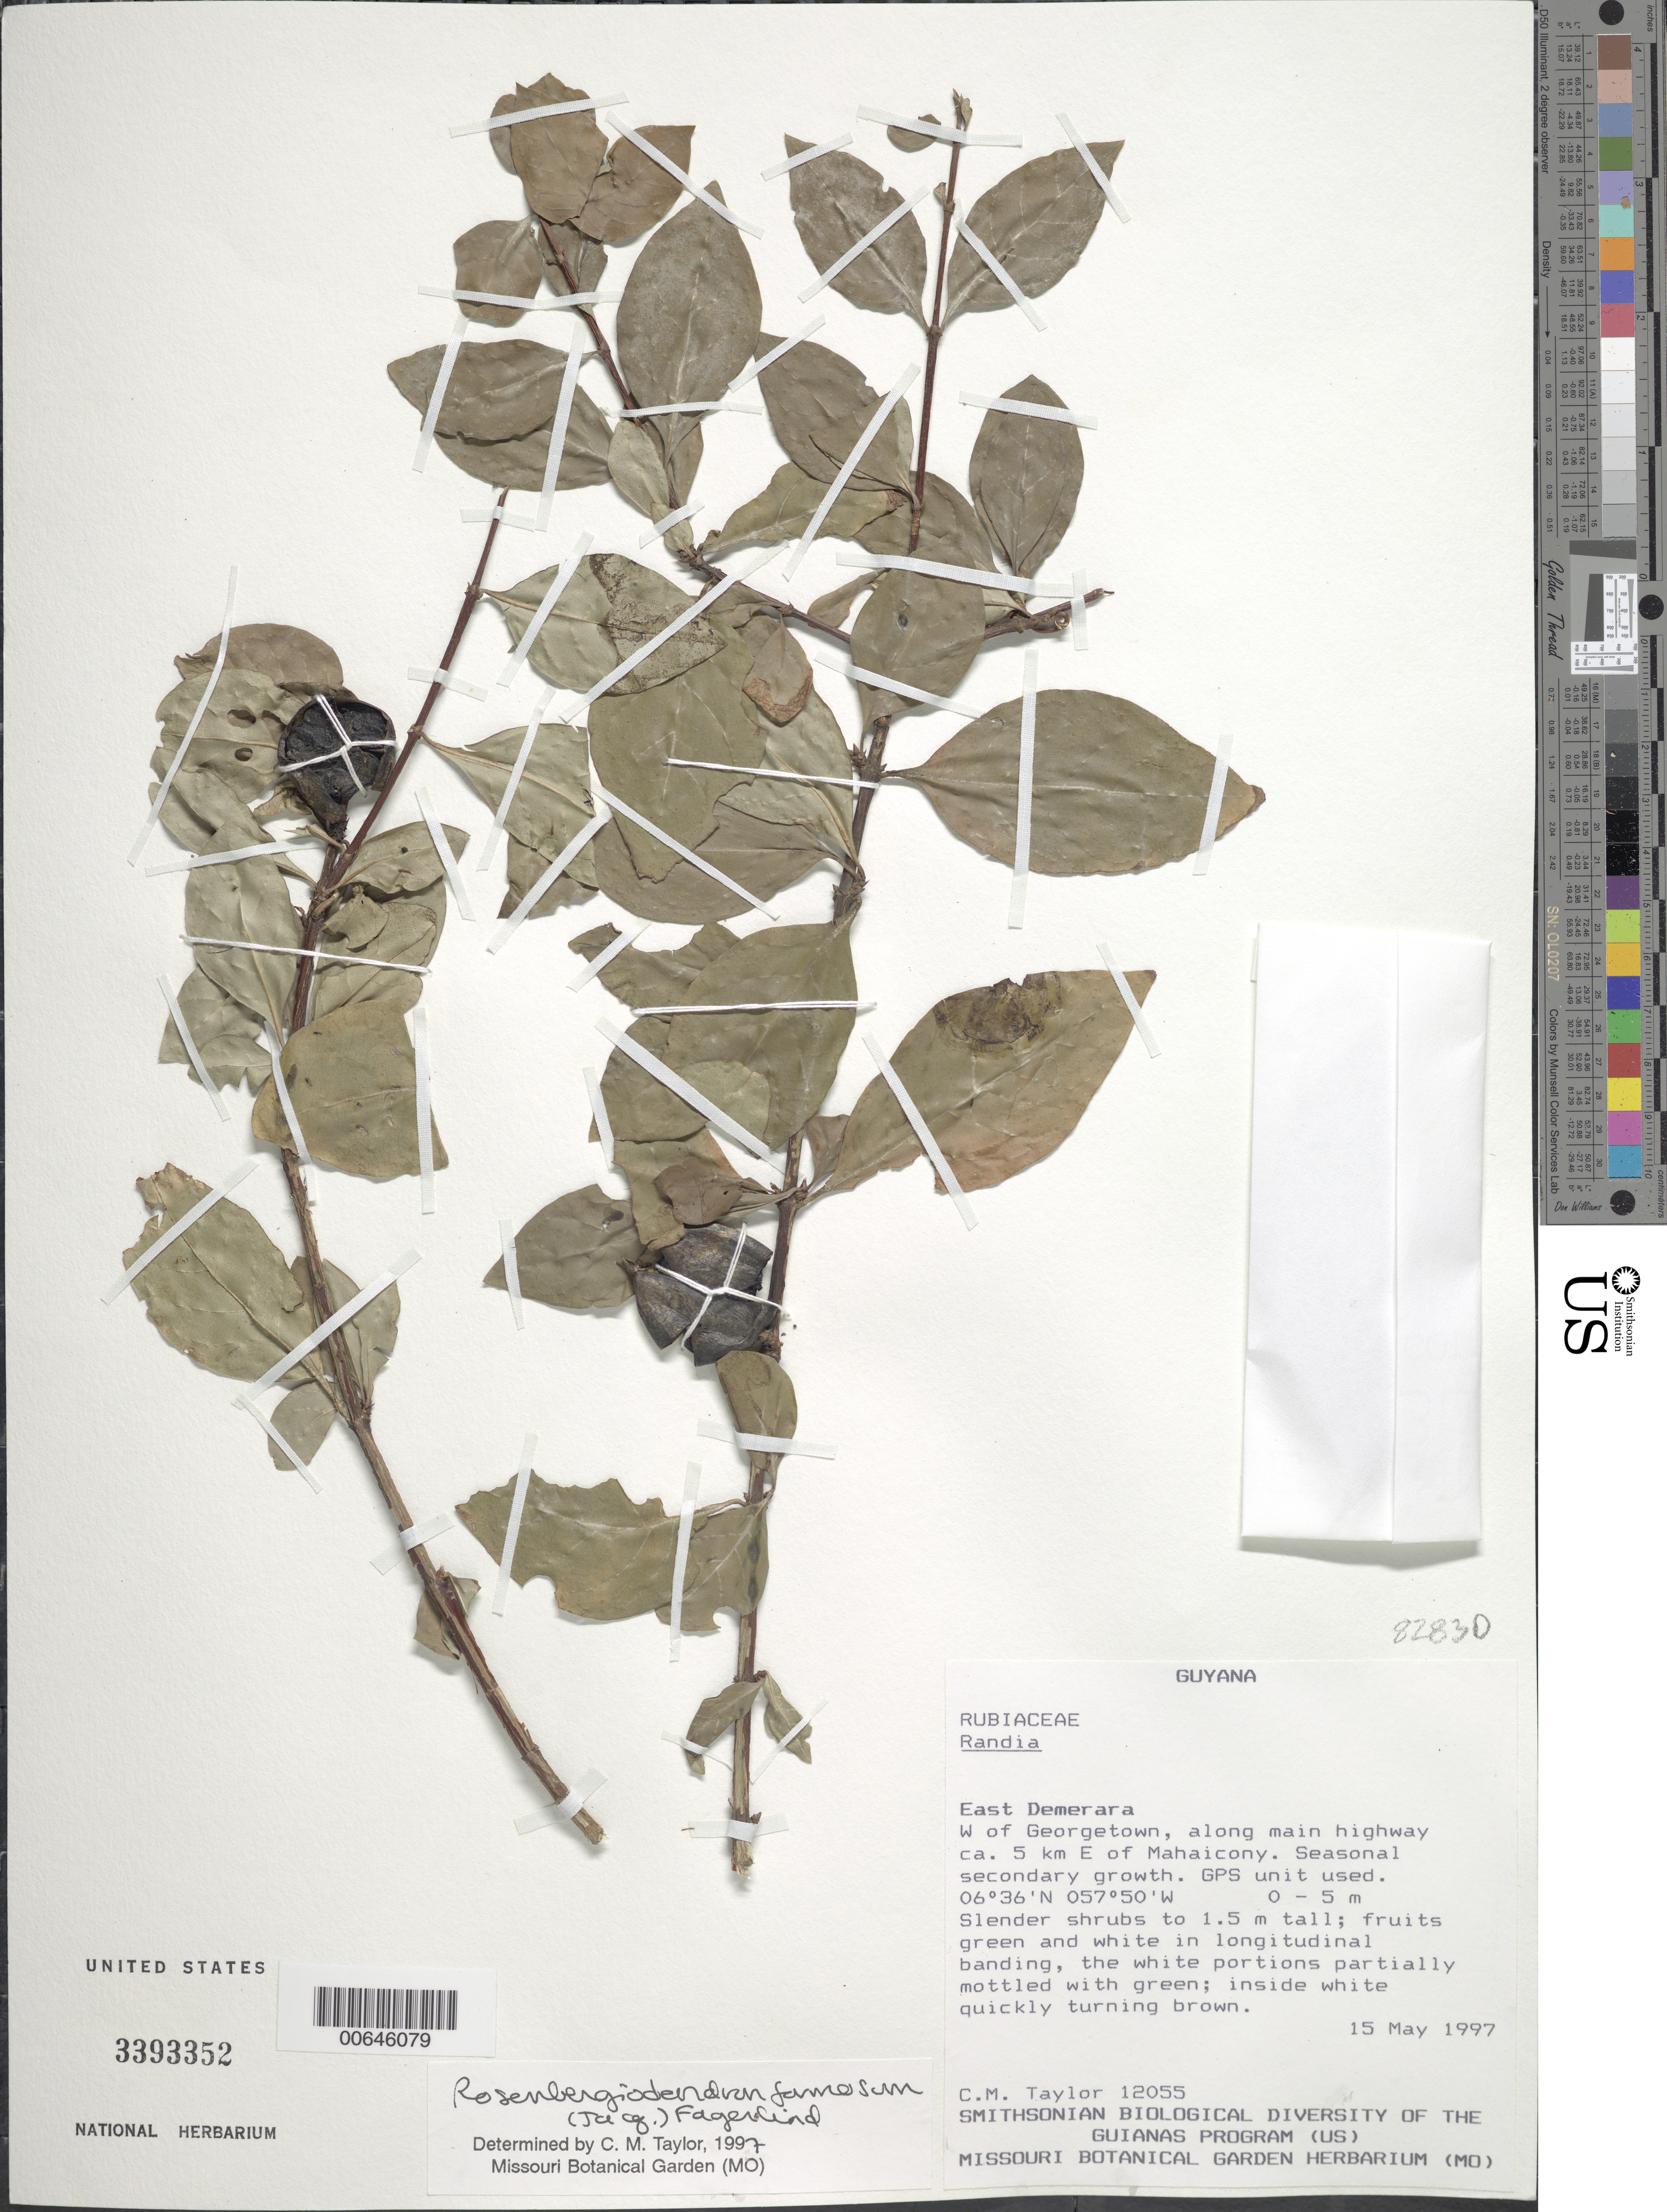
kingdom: Plantae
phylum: Tracheophyta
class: Magnoliopsida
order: Gentianales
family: Rubiaceae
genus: Rosenbergiodendron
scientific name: Rosenbergiodendron formosum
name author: (Jacq.) Fagerl.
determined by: Taylor, Charlotte M.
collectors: C. M. Taylor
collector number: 12055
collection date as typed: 15 May 1997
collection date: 1997-05-15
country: Guyana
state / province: Demerara-Mahaica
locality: Georgetown, W along main hwy., about 5 km E of Mahaicony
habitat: Seasonal, secondary growth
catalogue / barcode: US 3393352